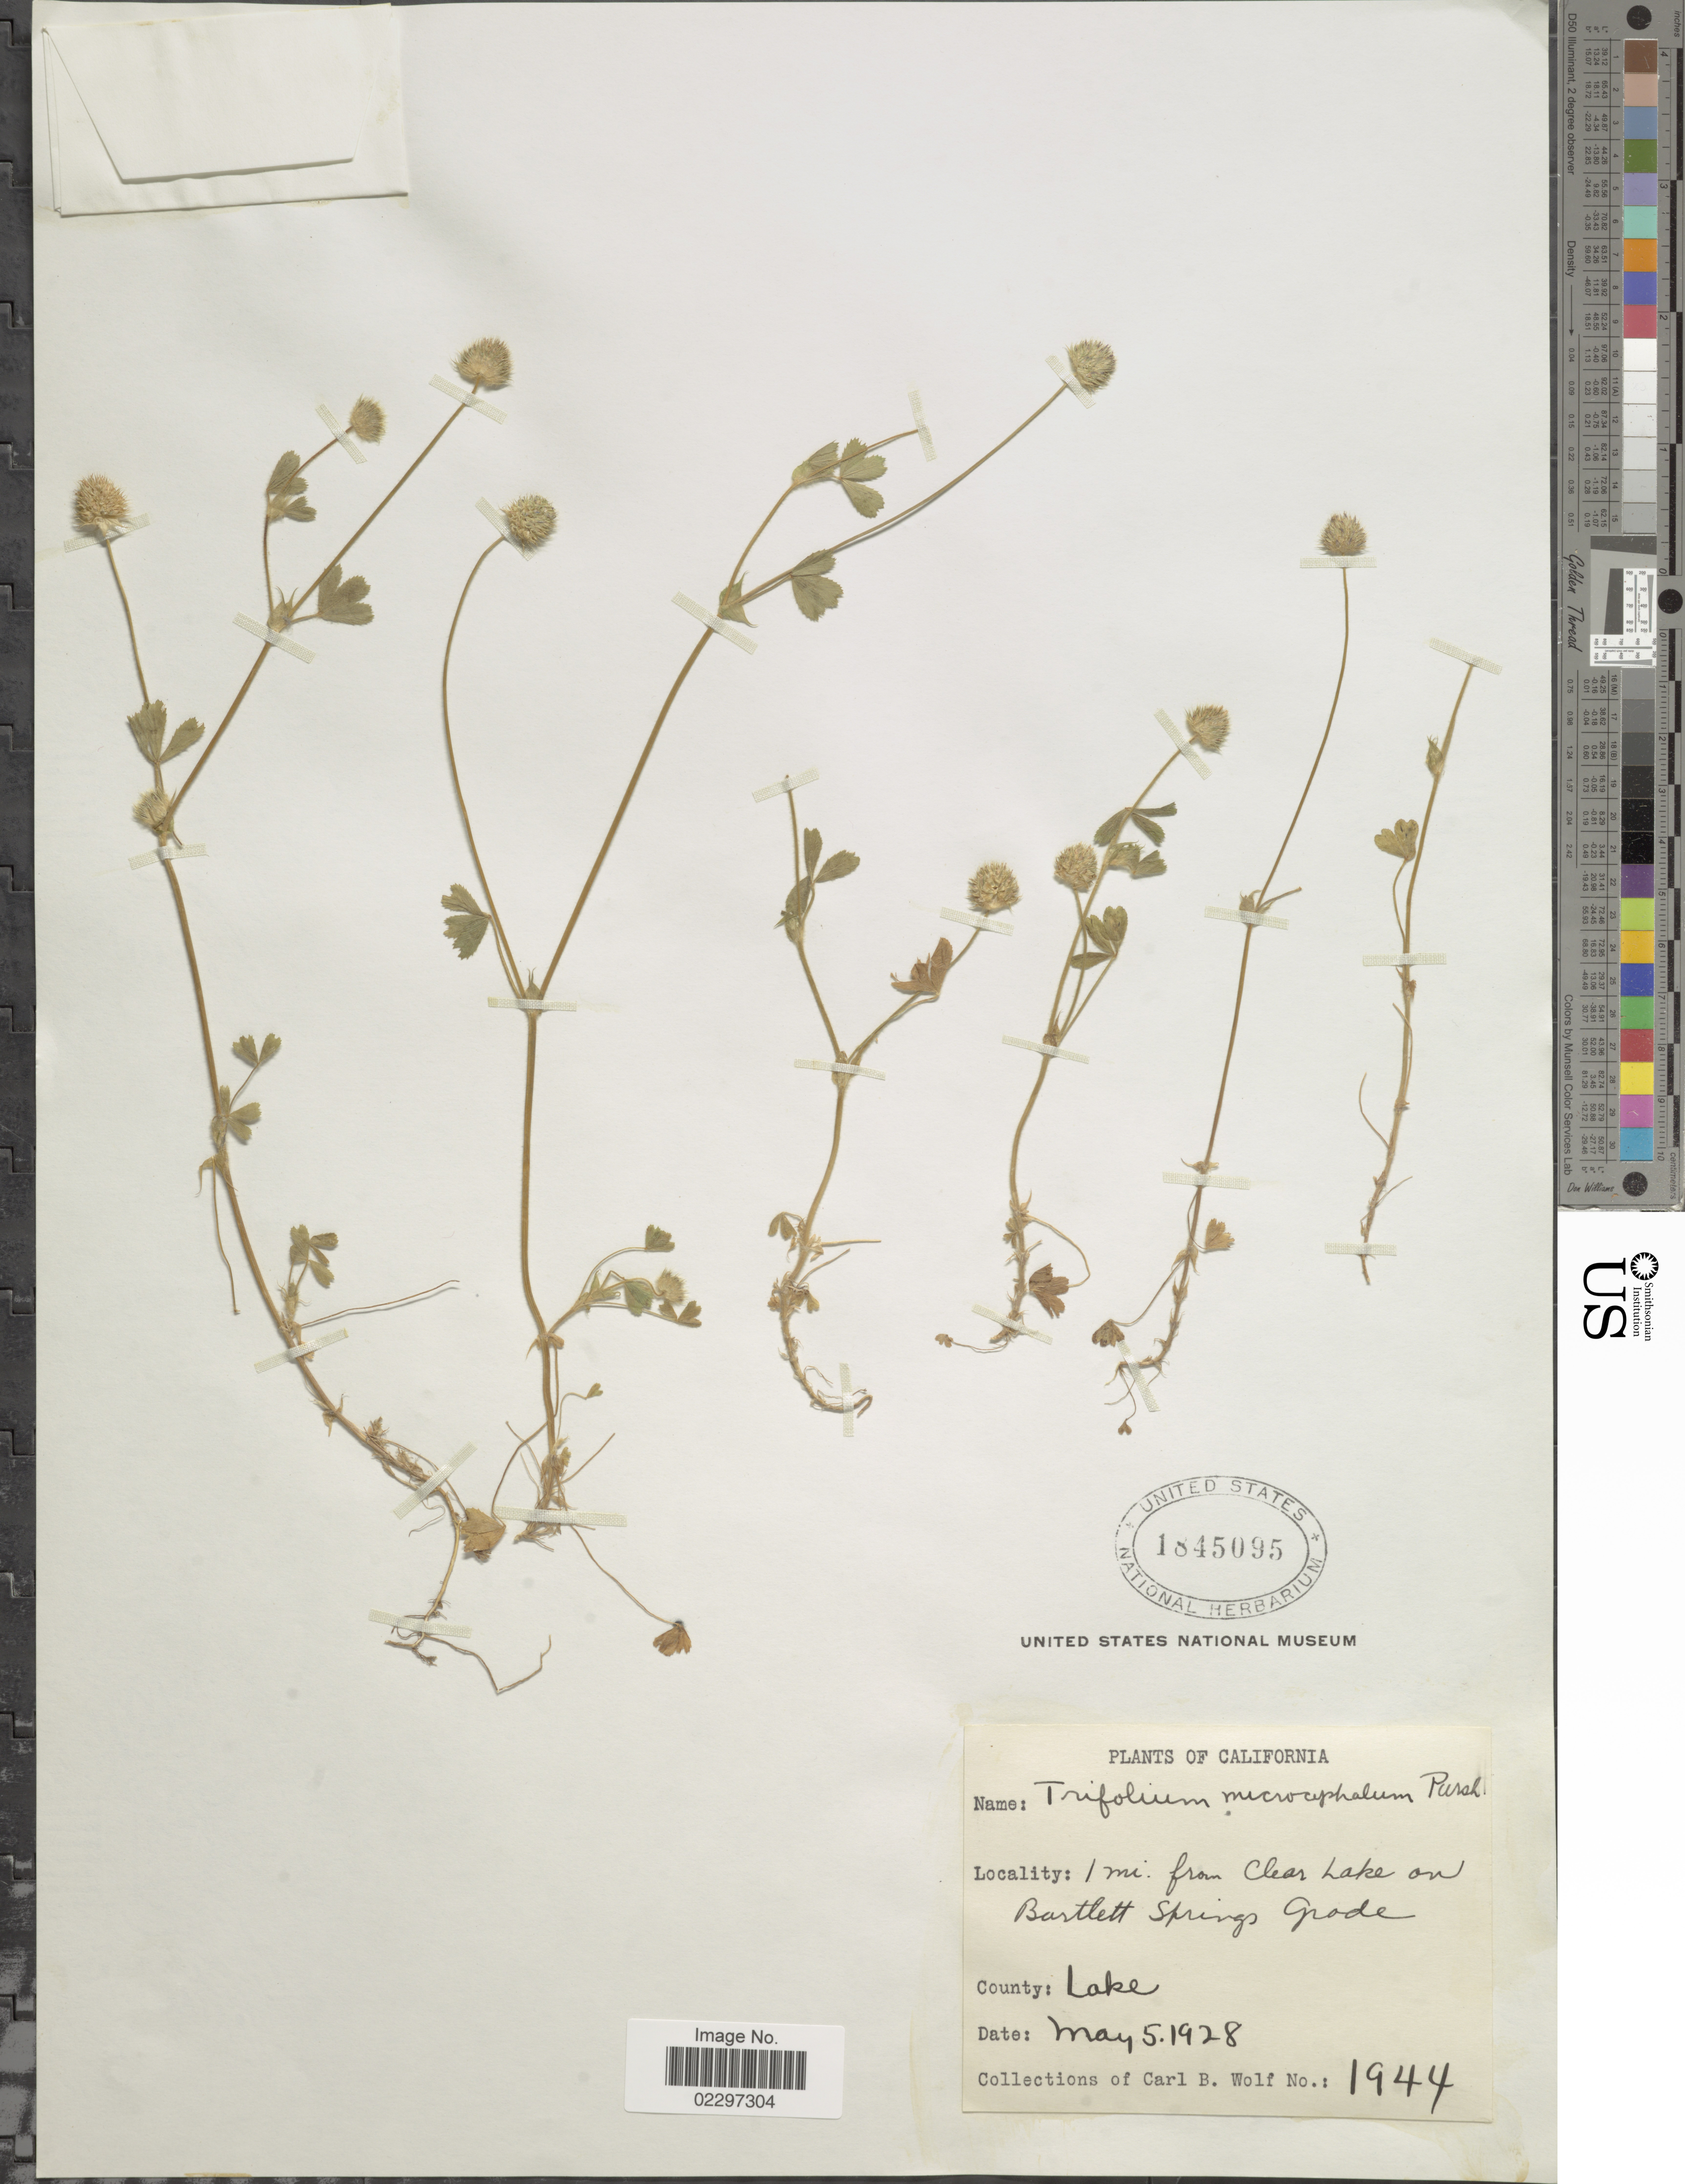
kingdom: Plantae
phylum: Tracheophyta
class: Magnoliopsida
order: Fabales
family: Fabaceae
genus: Trifolium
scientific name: Trifolium microcephalum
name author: Pursh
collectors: C. B. Wolf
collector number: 1944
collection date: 1928-05-05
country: United States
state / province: California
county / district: Lake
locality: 1 mi. from Clear Lake on Bartlett Springs Grode. County: Lake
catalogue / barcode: US 1845095